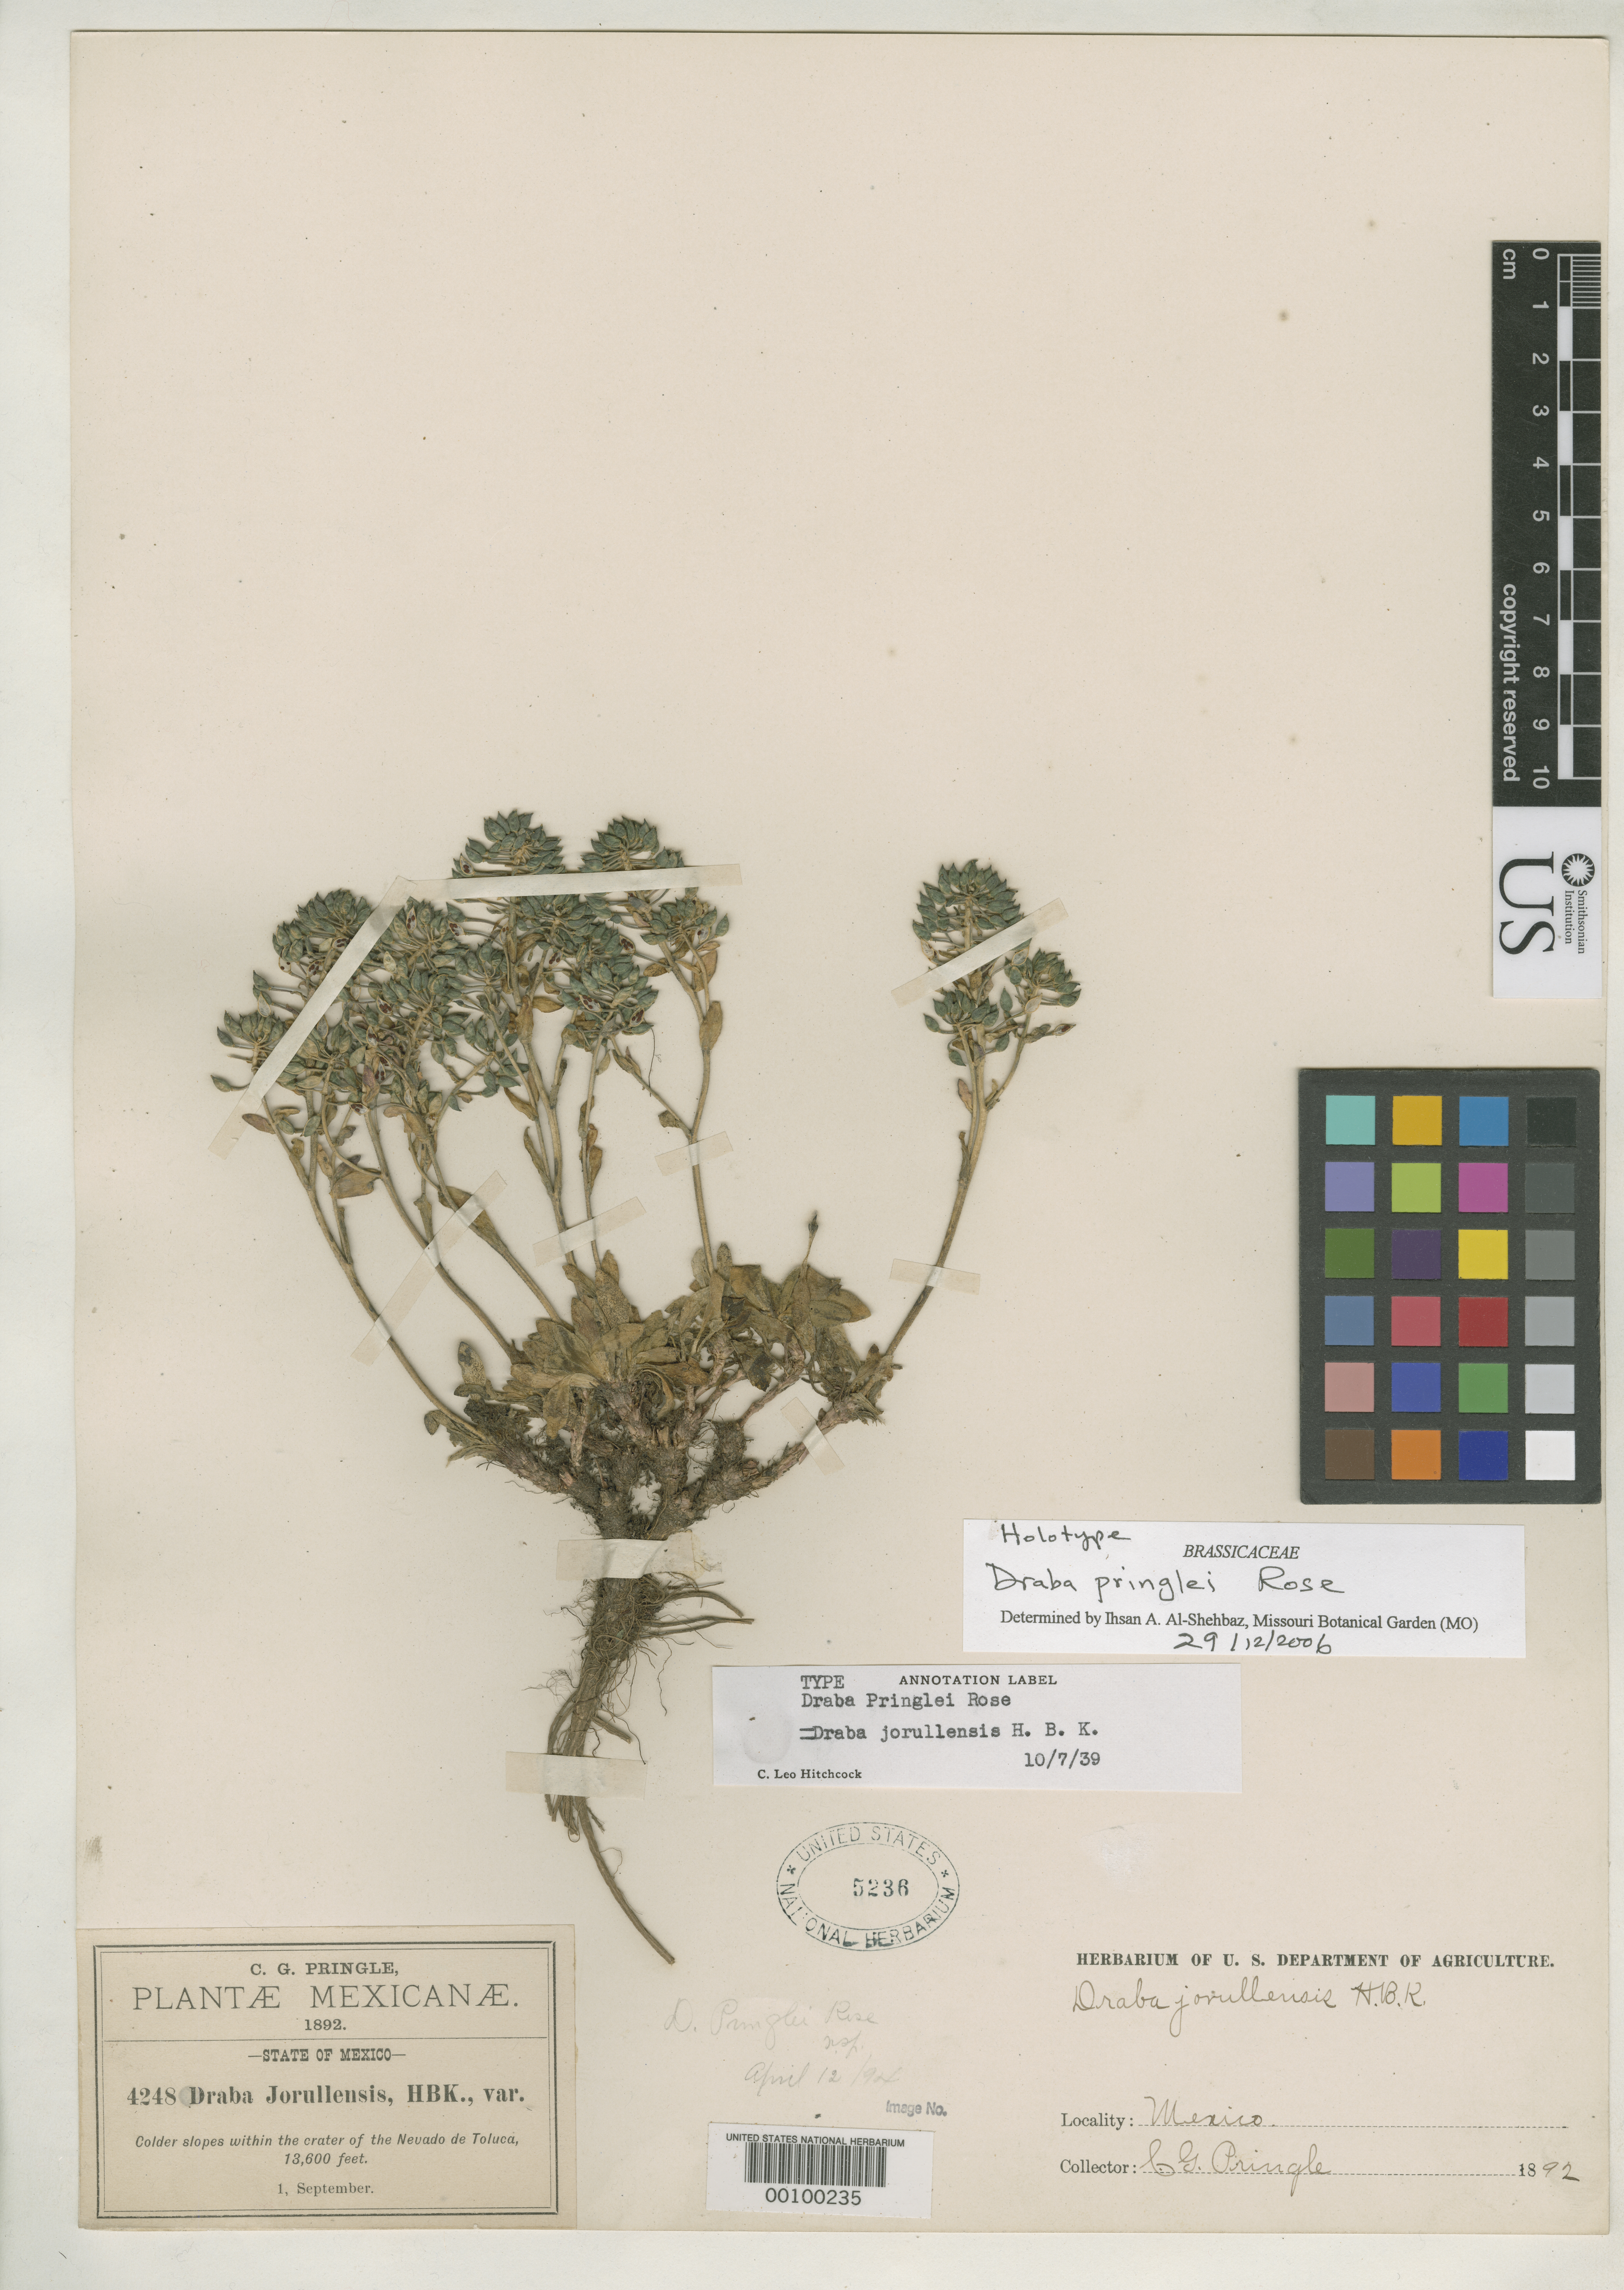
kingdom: Plantae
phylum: Tracheophyta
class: Magnoliopsida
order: Brassicales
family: Brassicaceae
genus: Draba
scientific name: Draba pringlei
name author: Rose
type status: Holotype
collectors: C. G. Pringle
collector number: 4248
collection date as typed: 01 Sep 1892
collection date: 1892-09-01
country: Mexico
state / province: México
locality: Slopes within border of Nevada de Toluca.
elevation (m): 4145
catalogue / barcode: US 5236